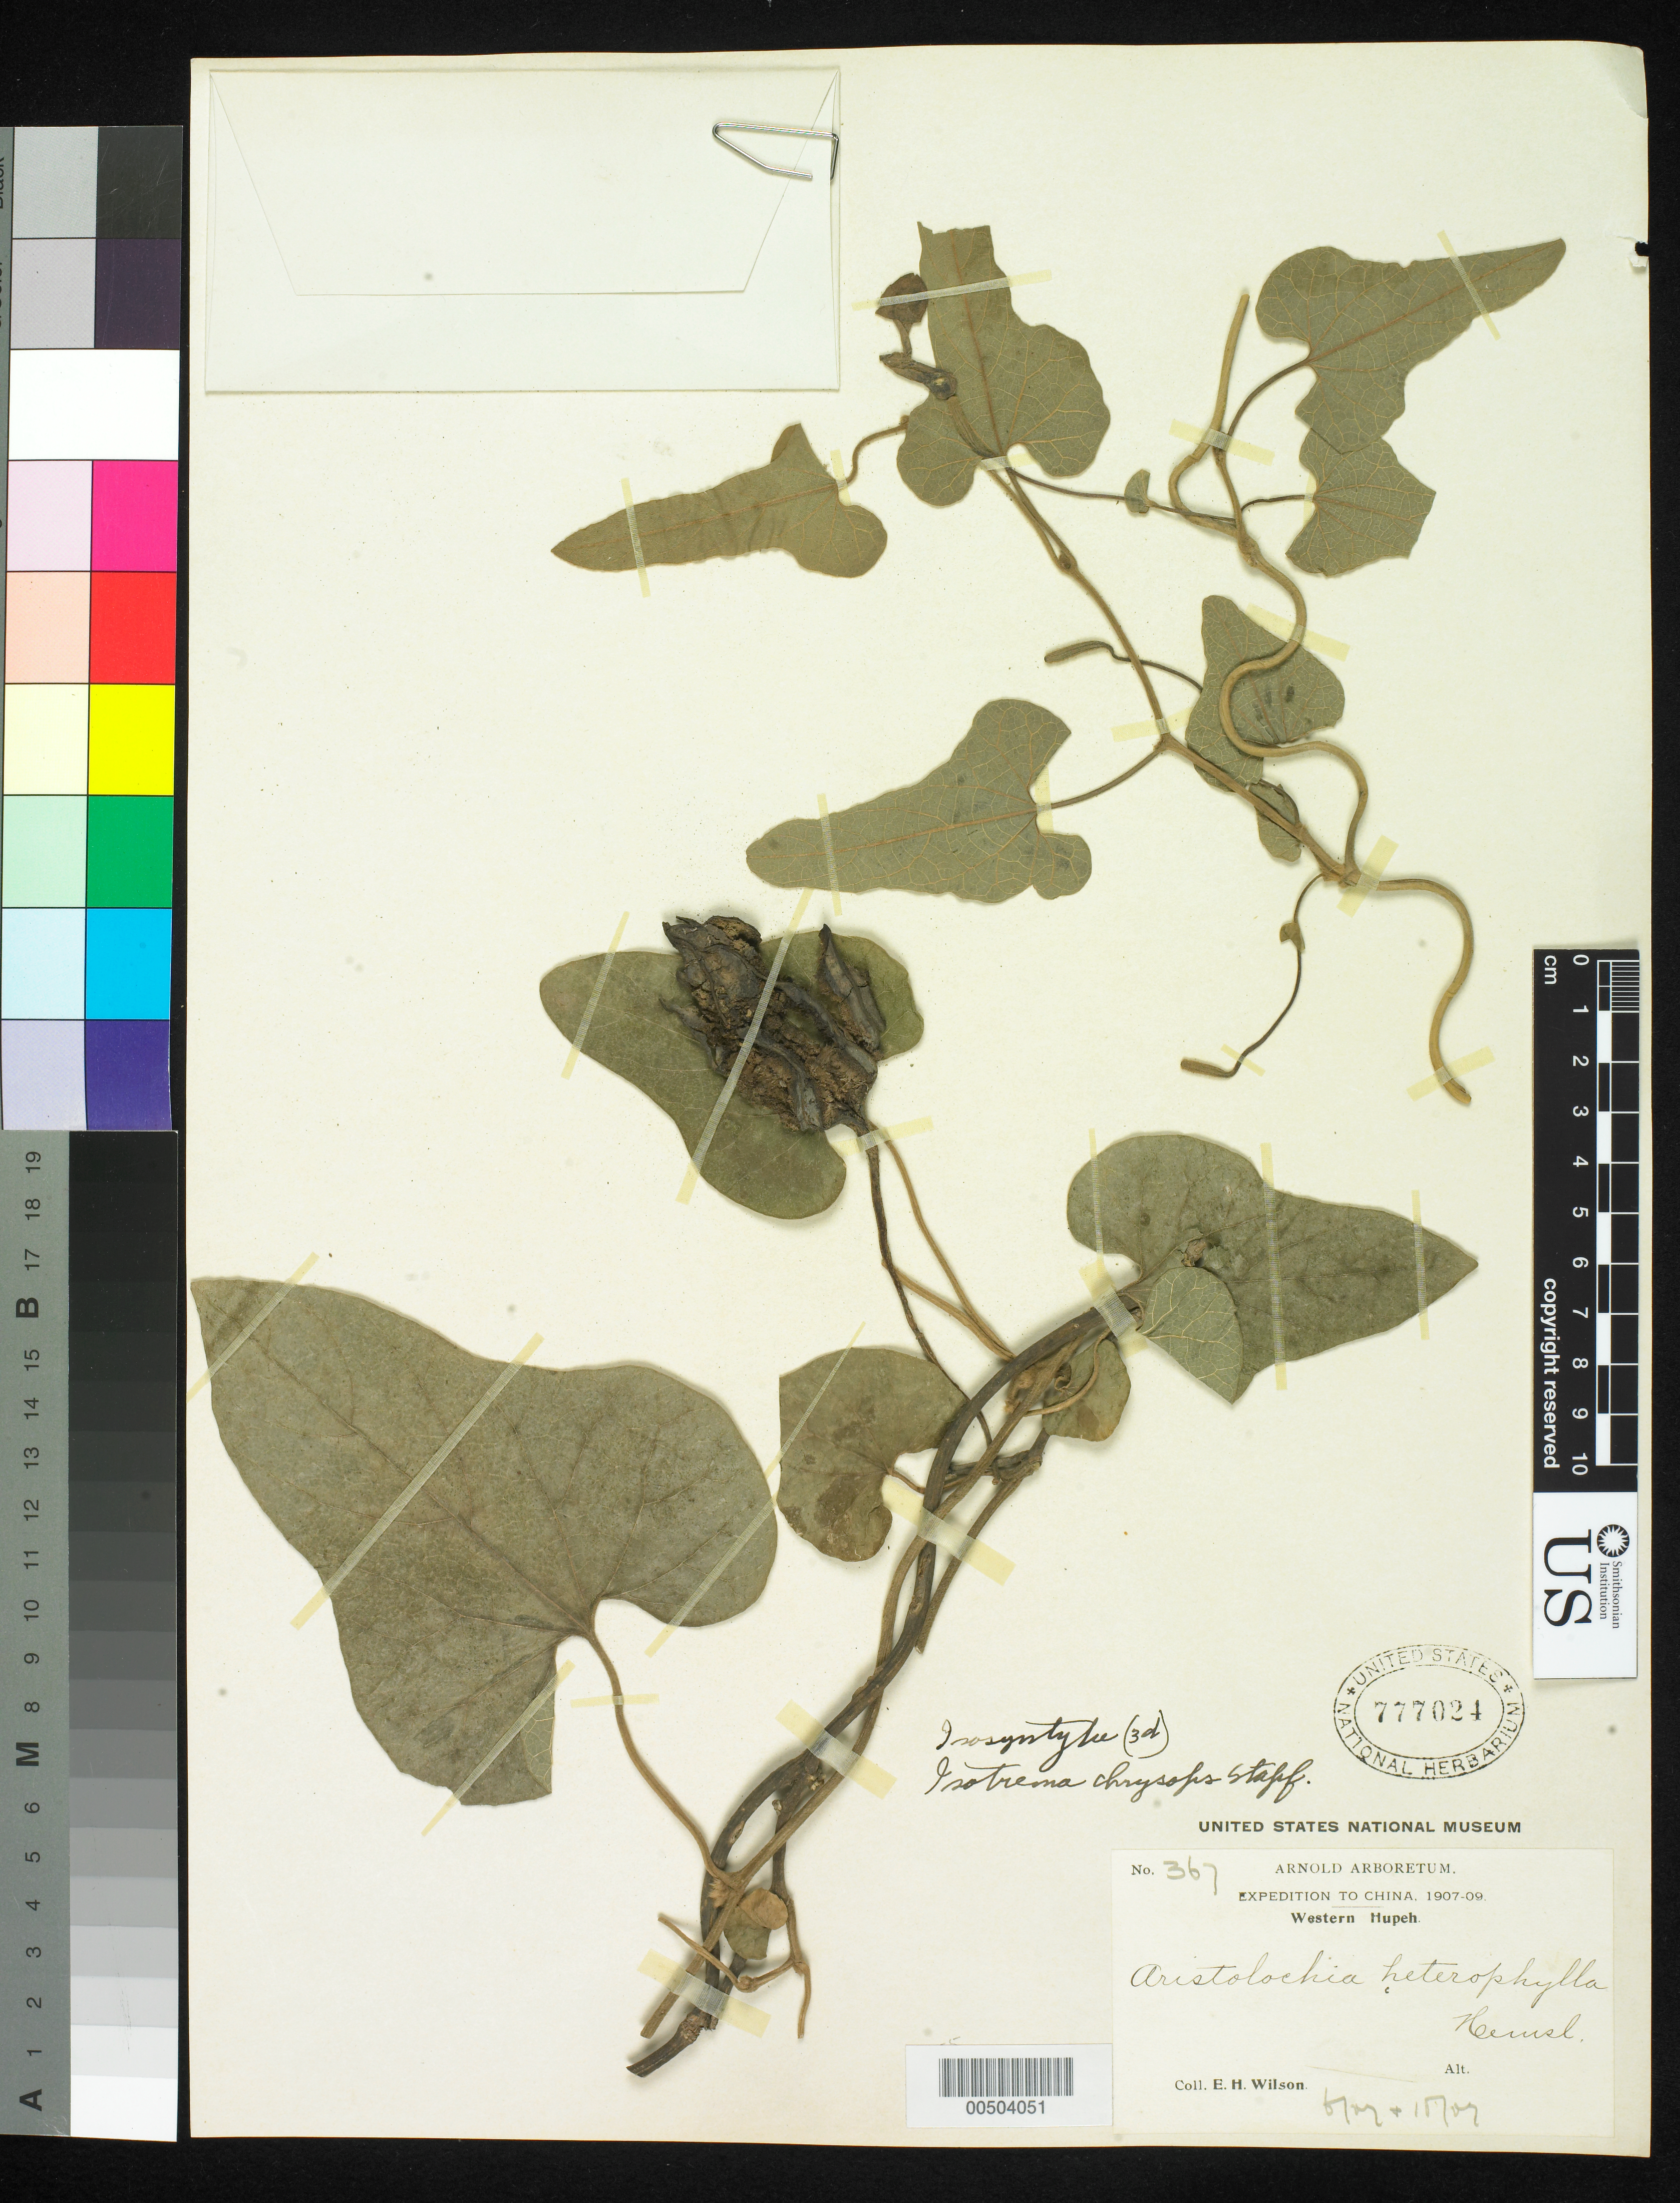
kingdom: Plantae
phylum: Tracheophyta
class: Magnoliopsida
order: Piperales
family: Aristolochiaceae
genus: Isotrema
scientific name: Isotrema chrysops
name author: Stapf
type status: Isosyntype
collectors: E. H. Wilson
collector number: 367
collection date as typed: Jun 1907 and -- Oct 1907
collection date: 1907-06,1907-10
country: China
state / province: Hubei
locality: Western Hupeh.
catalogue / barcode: US 777024